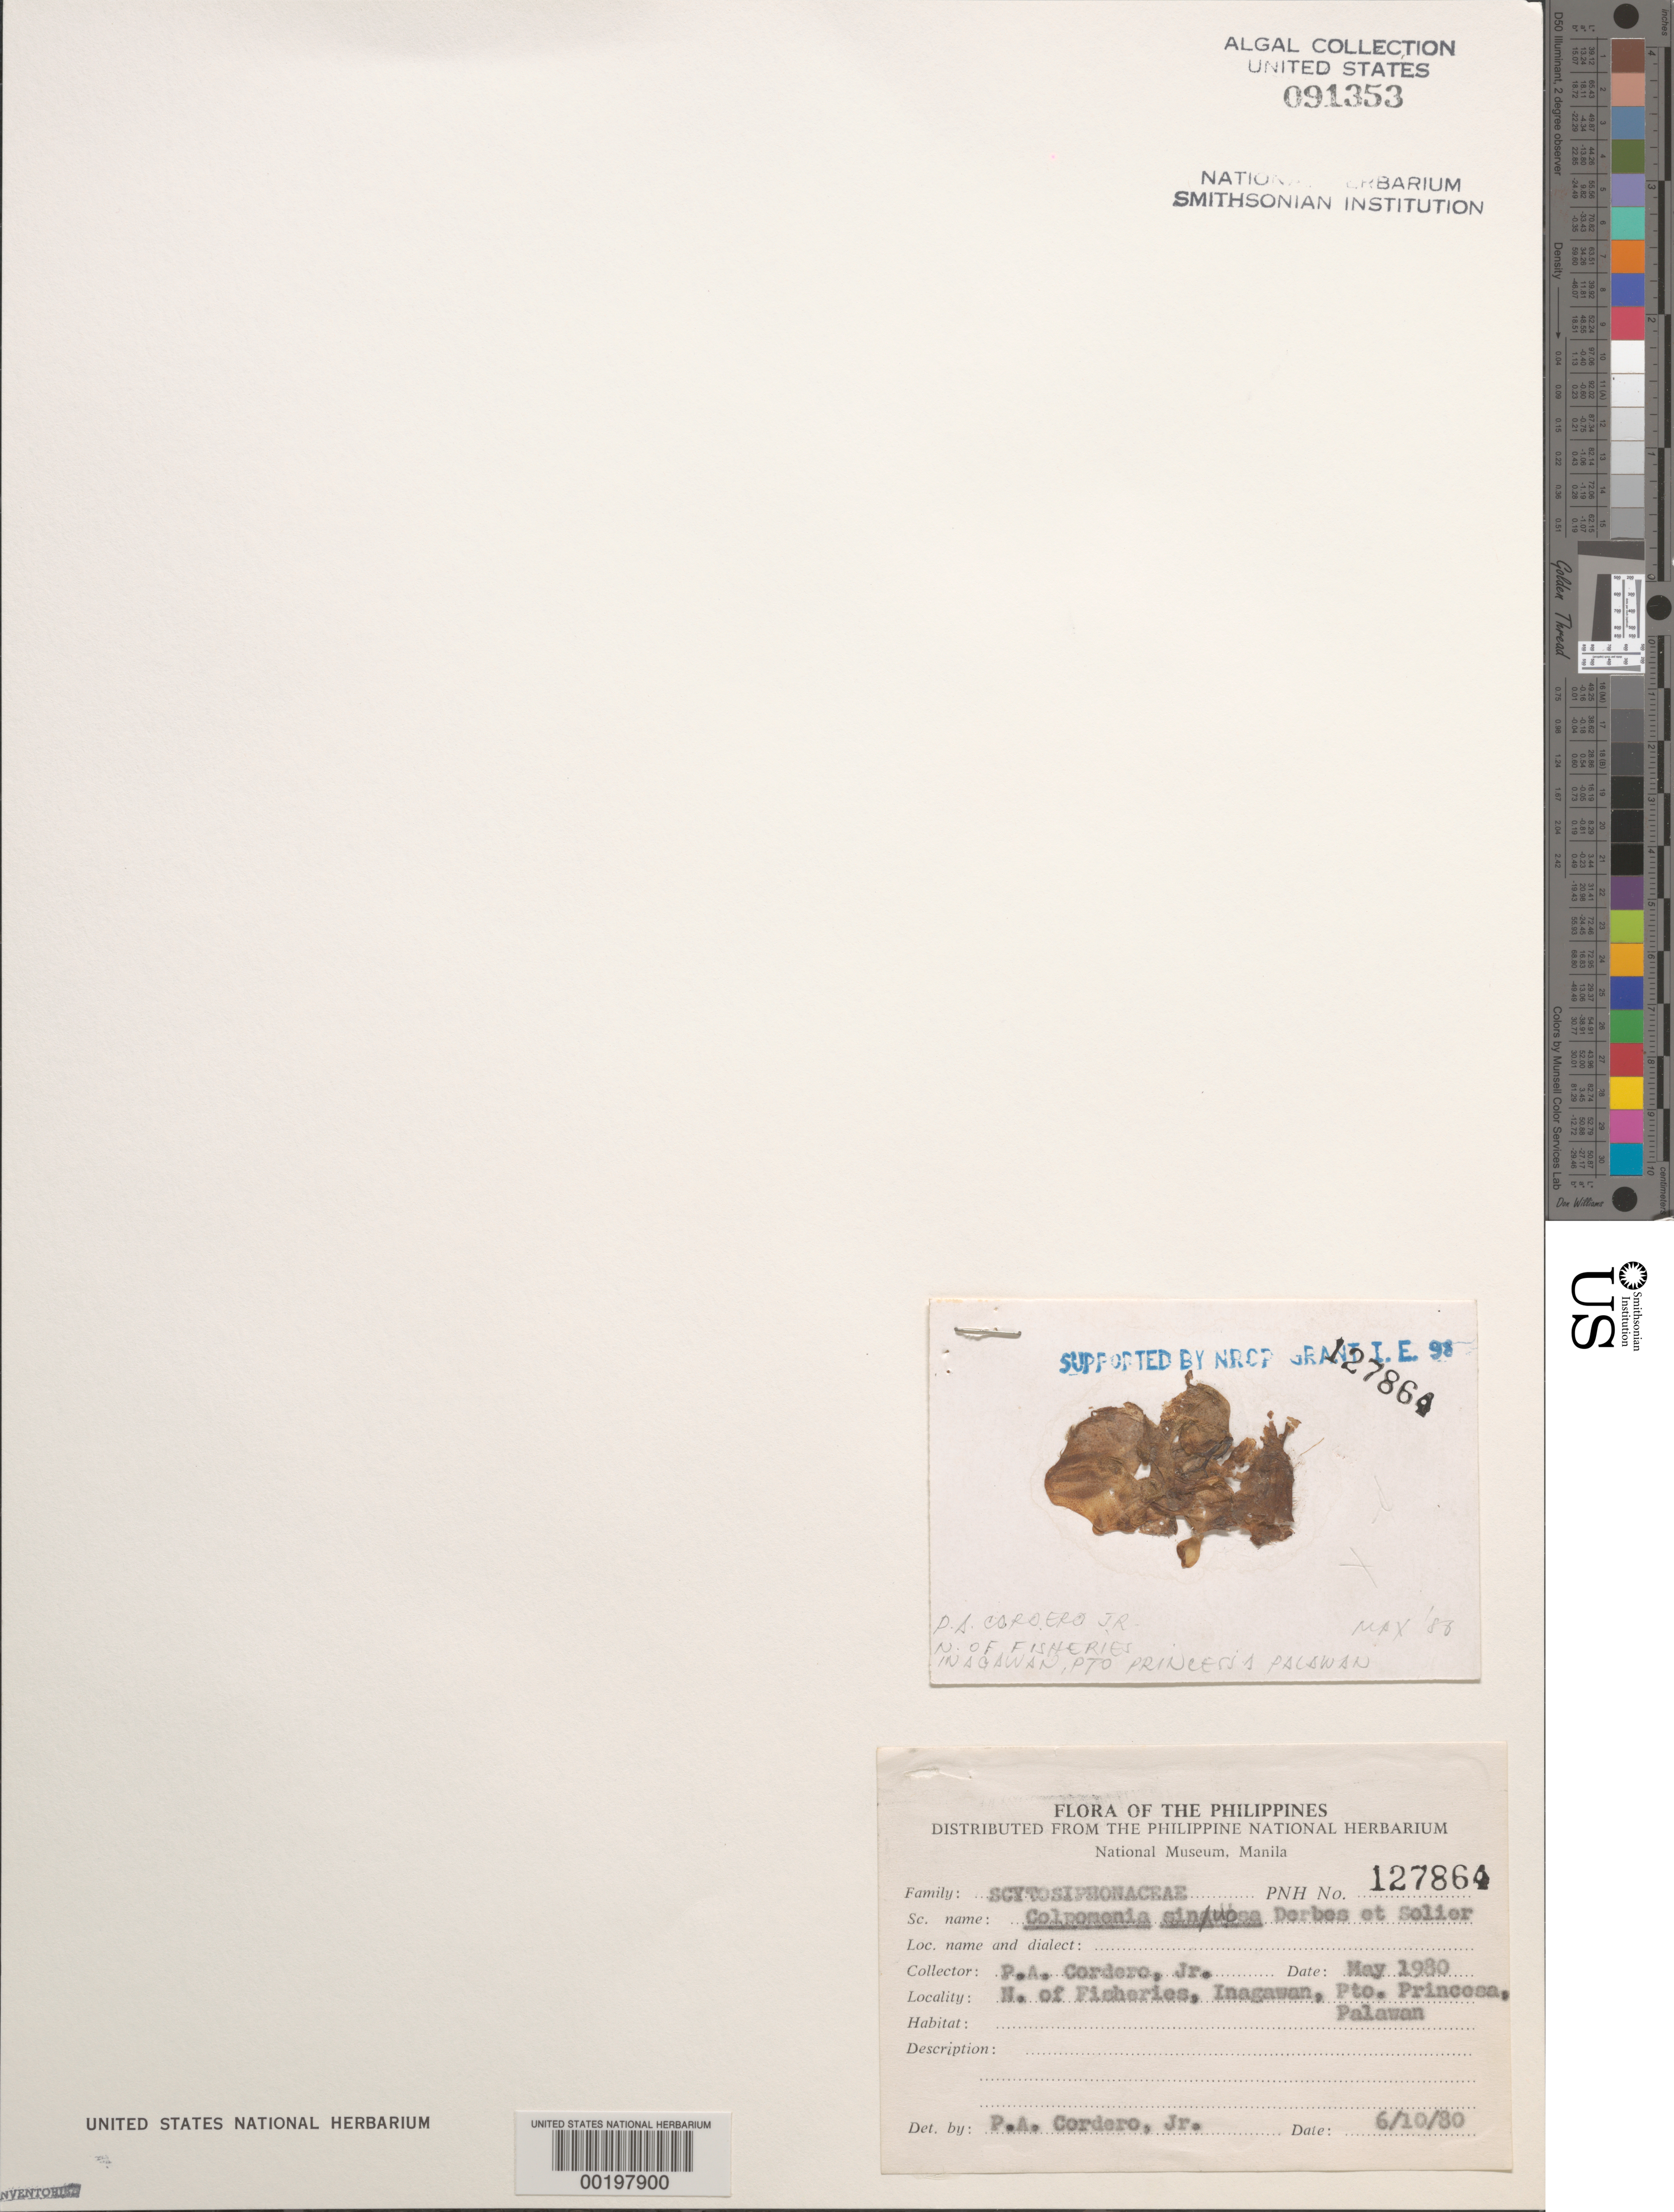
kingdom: Chromista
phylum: Ochrophyta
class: Phaeophyceae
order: Scytosiphonales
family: Scytosiphonaceae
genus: Colpomenia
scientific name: Colpomenia sinuosa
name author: (K. Mert. ex Roth) Derbes & Solier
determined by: Cordero, P. A., Jr.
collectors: P. A. Cordero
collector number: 127864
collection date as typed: May 1980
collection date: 1980-05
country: Philippines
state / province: Mimaropa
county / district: Palawan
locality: Inagawan, puerto princesa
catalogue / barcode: US 91353